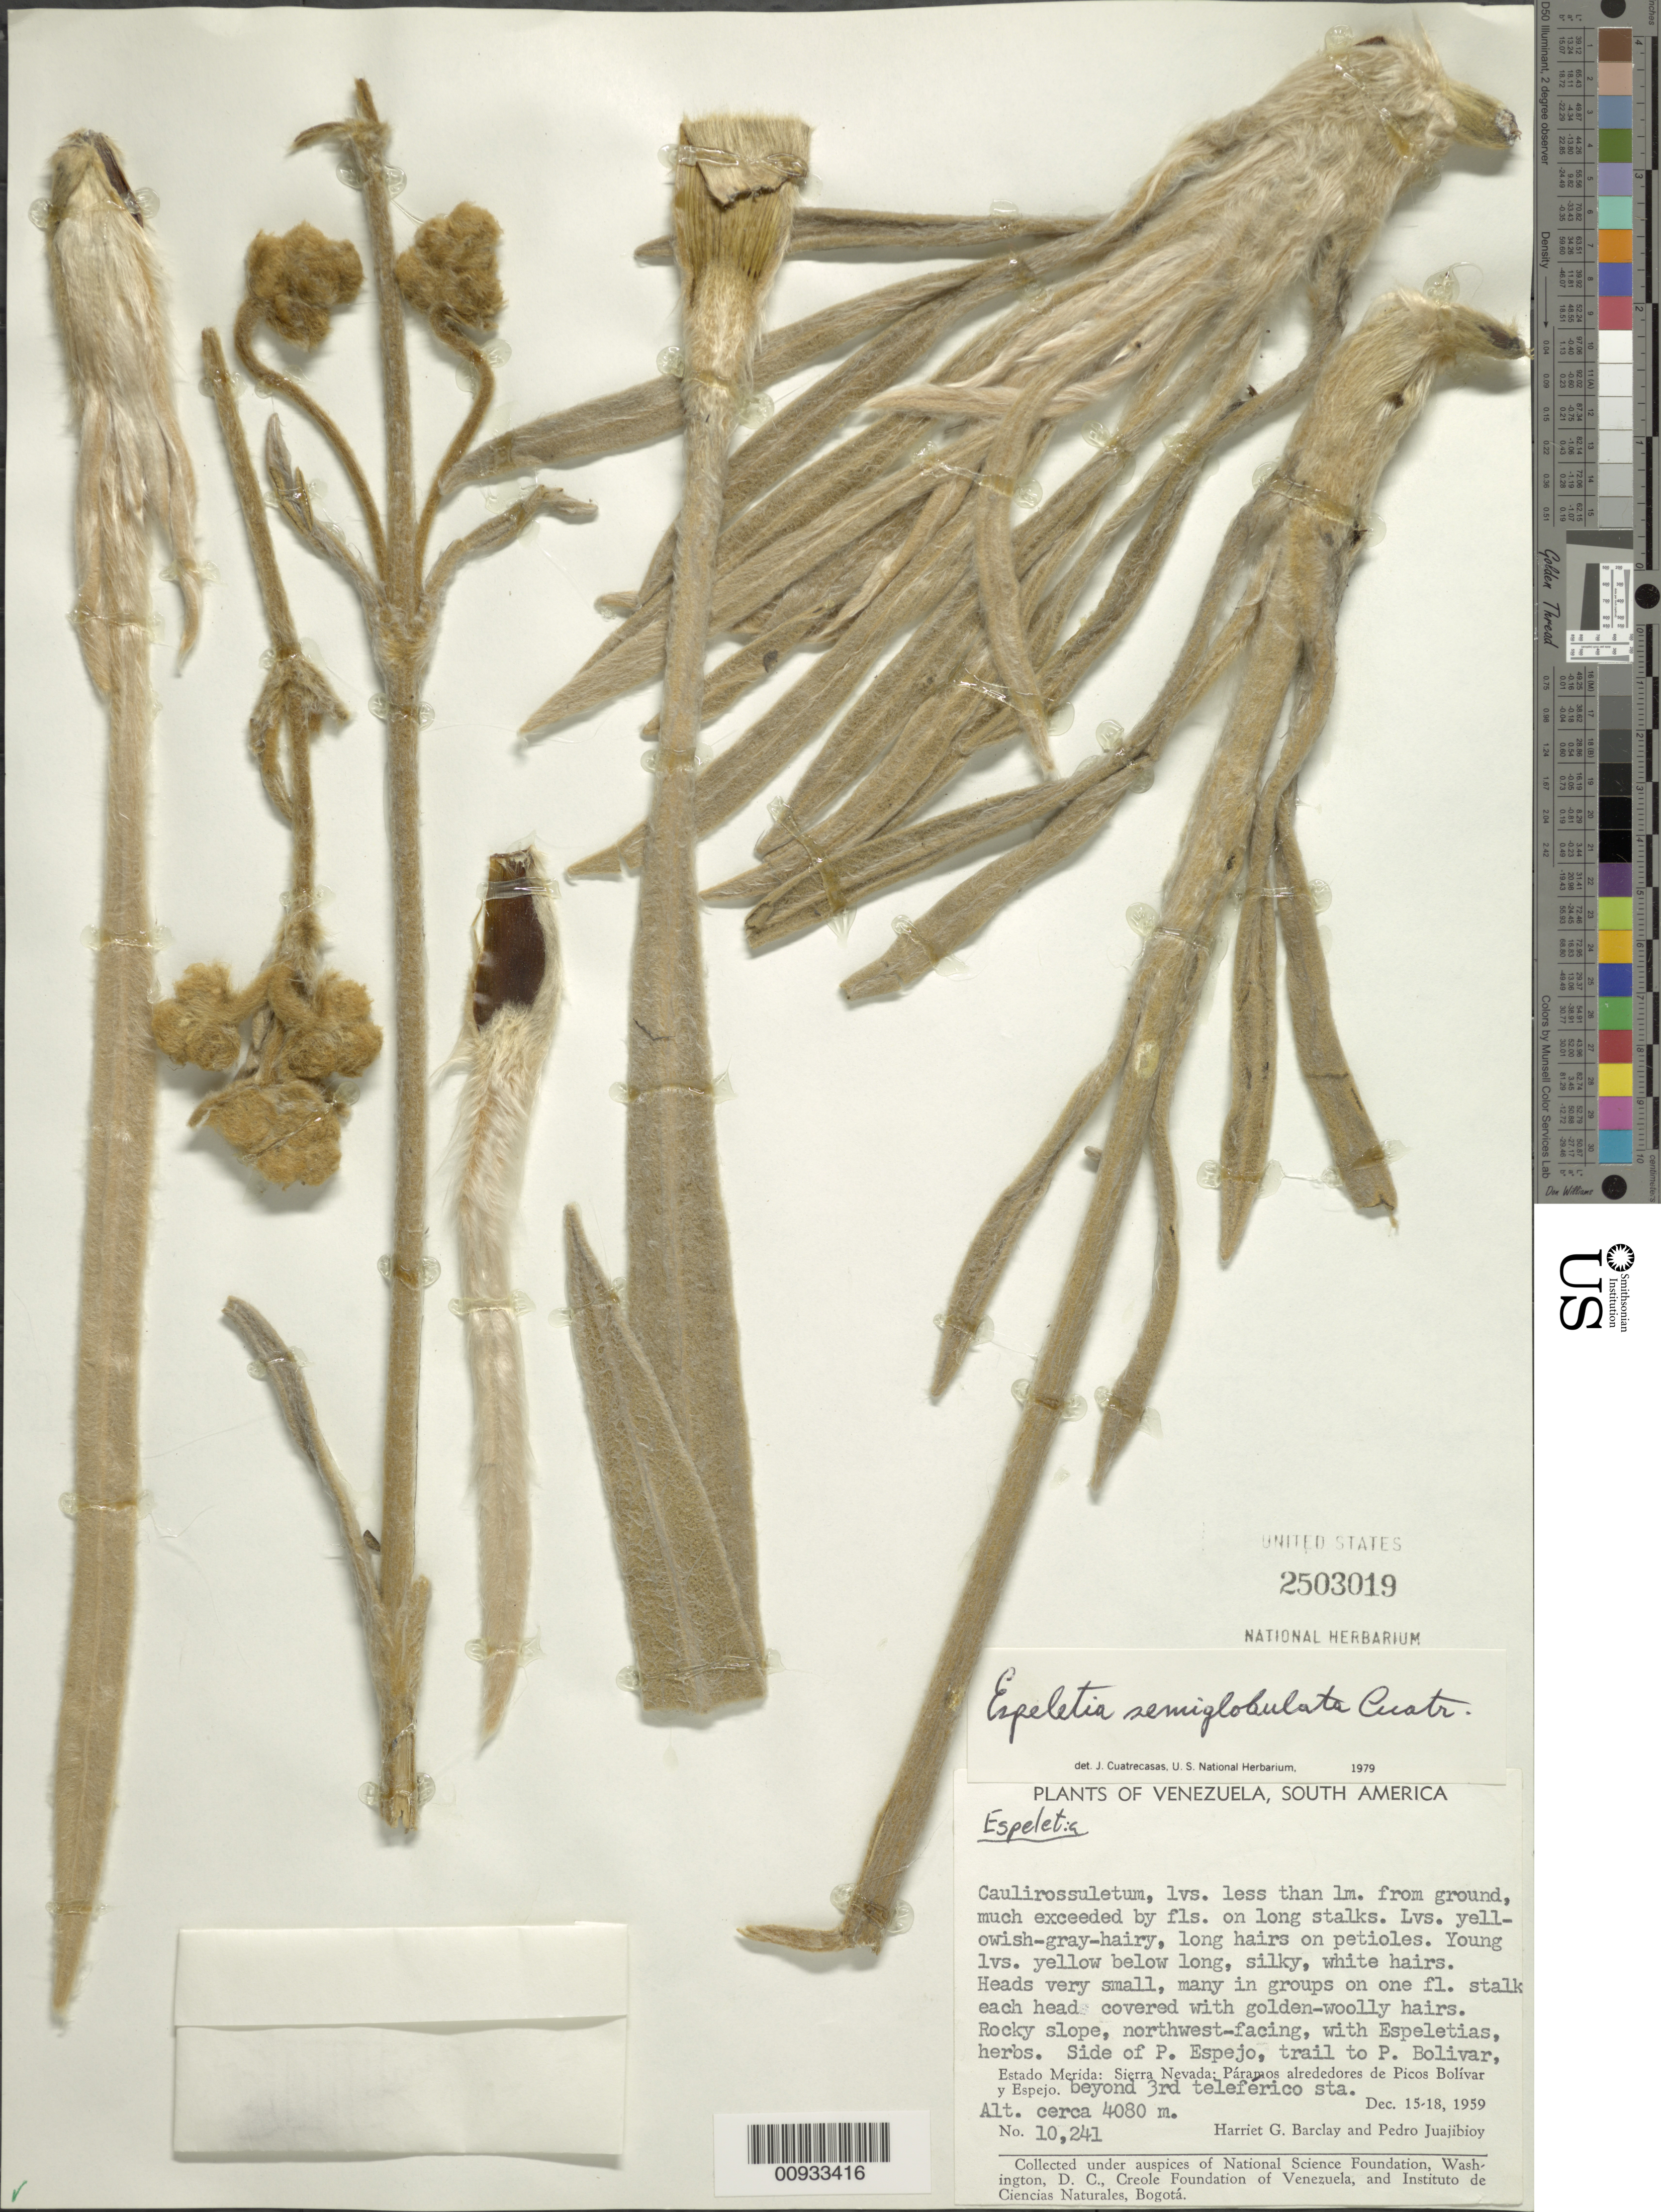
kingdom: Plantae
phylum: Tracheophyta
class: Magnoliopsida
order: Asterales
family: Asteraceae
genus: Espeletia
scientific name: Espeletia semiglobulata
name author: Cuatrec.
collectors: H. G. Barclay & P. Juajibioy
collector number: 10241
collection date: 1959-12-15/1959-12-18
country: Venezuela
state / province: Mérida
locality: Sierra Nevada: Páramos alrededor de Picos Bolívar y Espejo. Beyond 3rd teleférico station. Side of Pico Espejo, trail to Pico Bolívar.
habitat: Rocky slope, NW-facing, with Espeletias, herbs.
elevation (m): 4080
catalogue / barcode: US 2503019